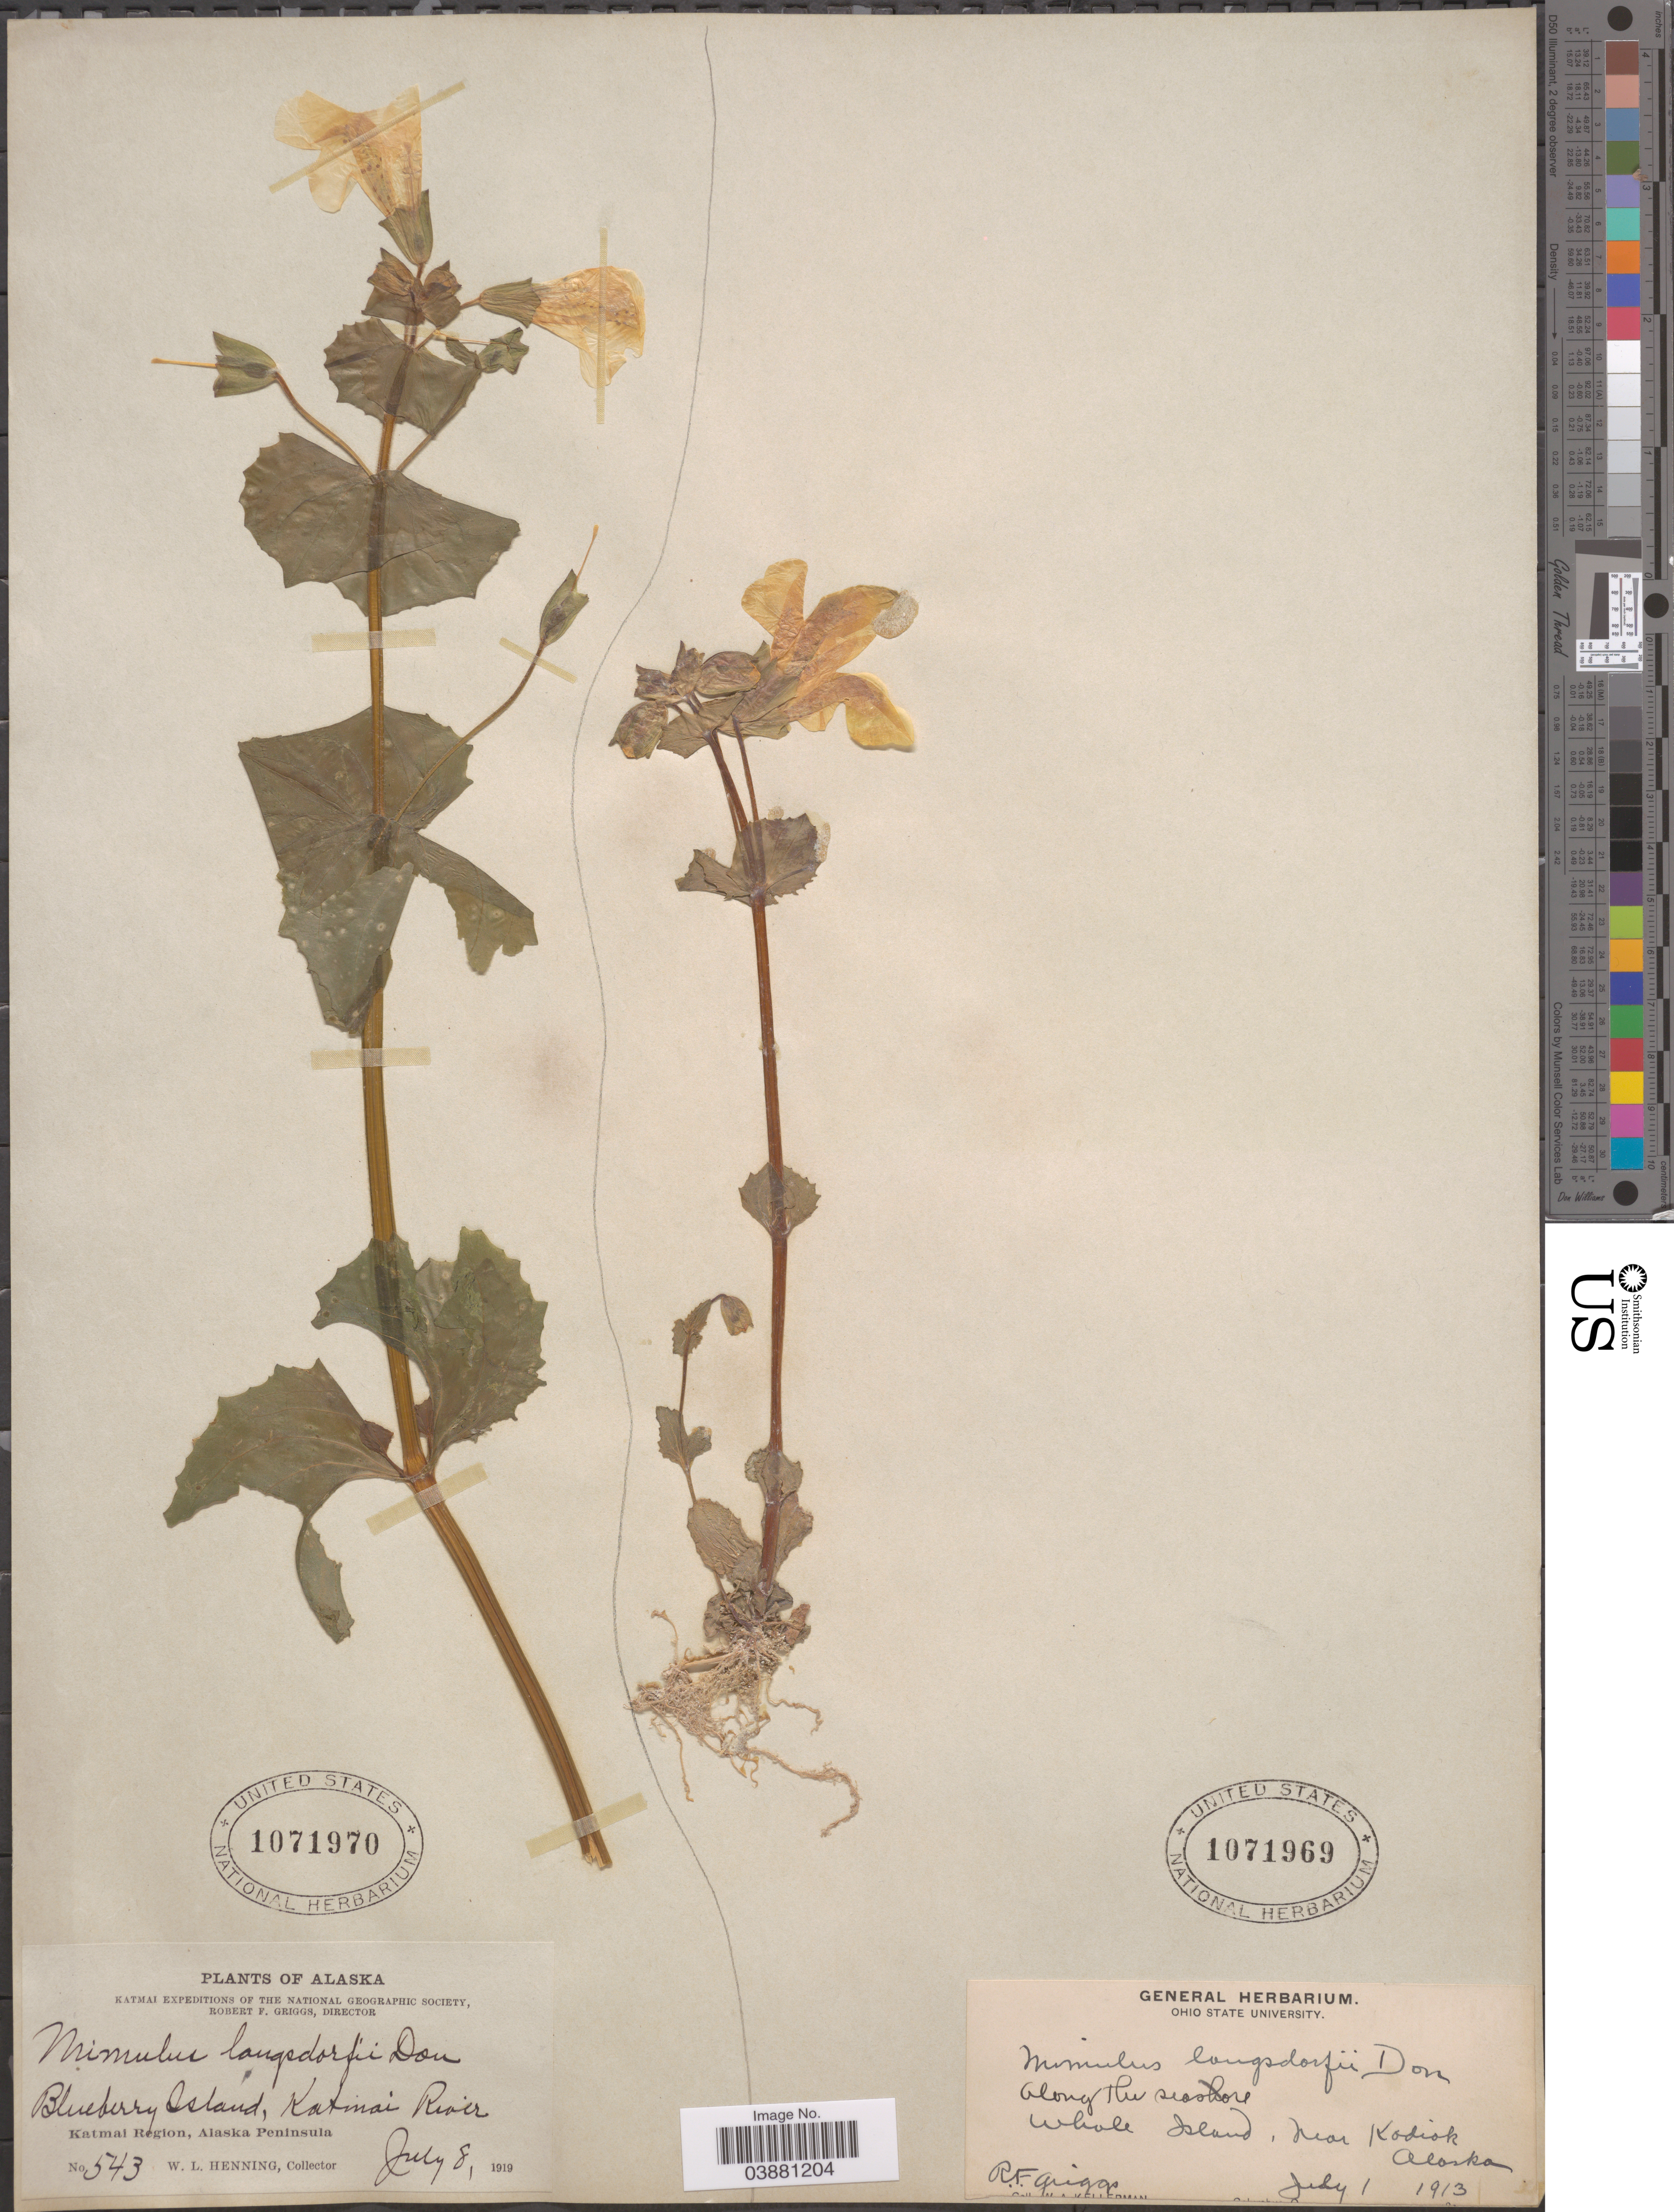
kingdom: Plantae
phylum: Tracheophyta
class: Magnoliopsida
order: Lamiales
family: Phrymaceae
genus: Mimulus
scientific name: Mimulus guttatus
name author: DC.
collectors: W. Henning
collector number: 543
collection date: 1919-07-08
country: United States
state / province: Alaska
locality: Blueberry Island, Katmai River. Katmai Region, Alaska Peninsula.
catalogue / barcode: US 1071970